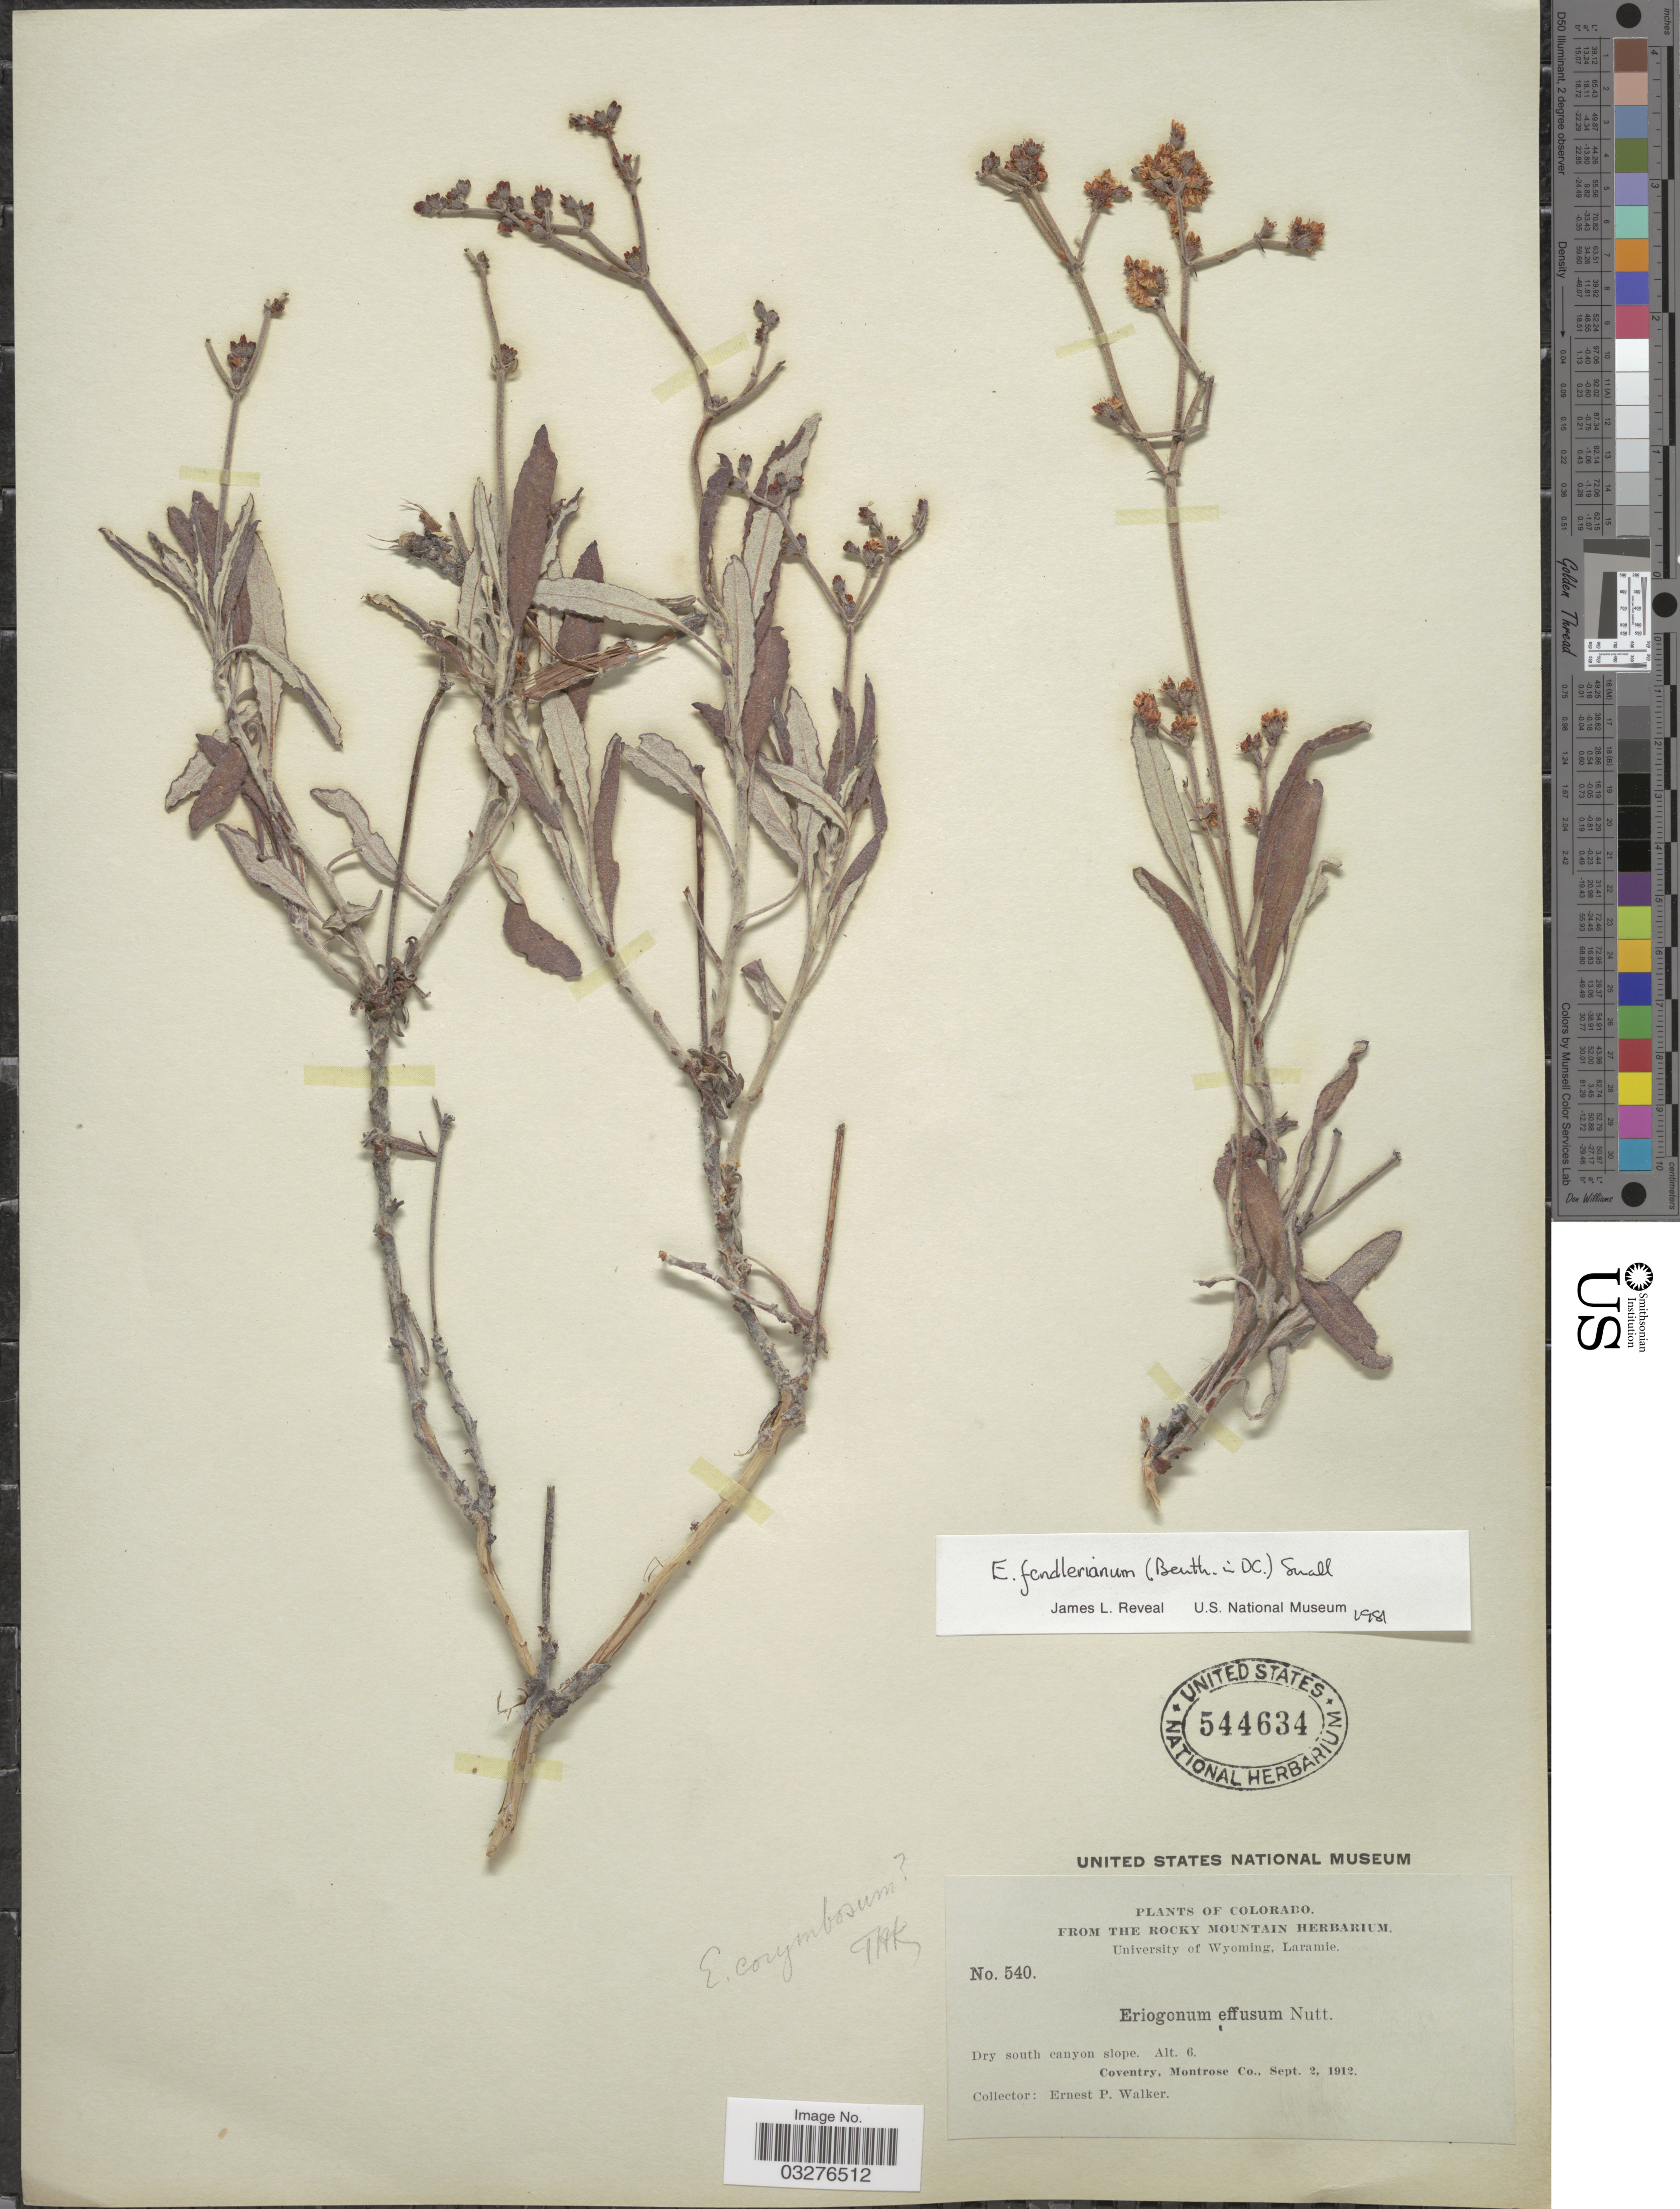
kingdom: Plantae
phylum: Tracheophyta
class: Magnoliopsida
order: Caryophyllales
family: Polygonaceae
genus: Eriogonum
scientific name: Eriogonum fendlerianum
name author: (Benth.) Small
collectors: E. P. Walker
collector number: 540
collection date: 1912-09-02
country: United States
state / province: Colorado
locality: Coventry, Montrose Co.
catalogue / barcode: US 544634